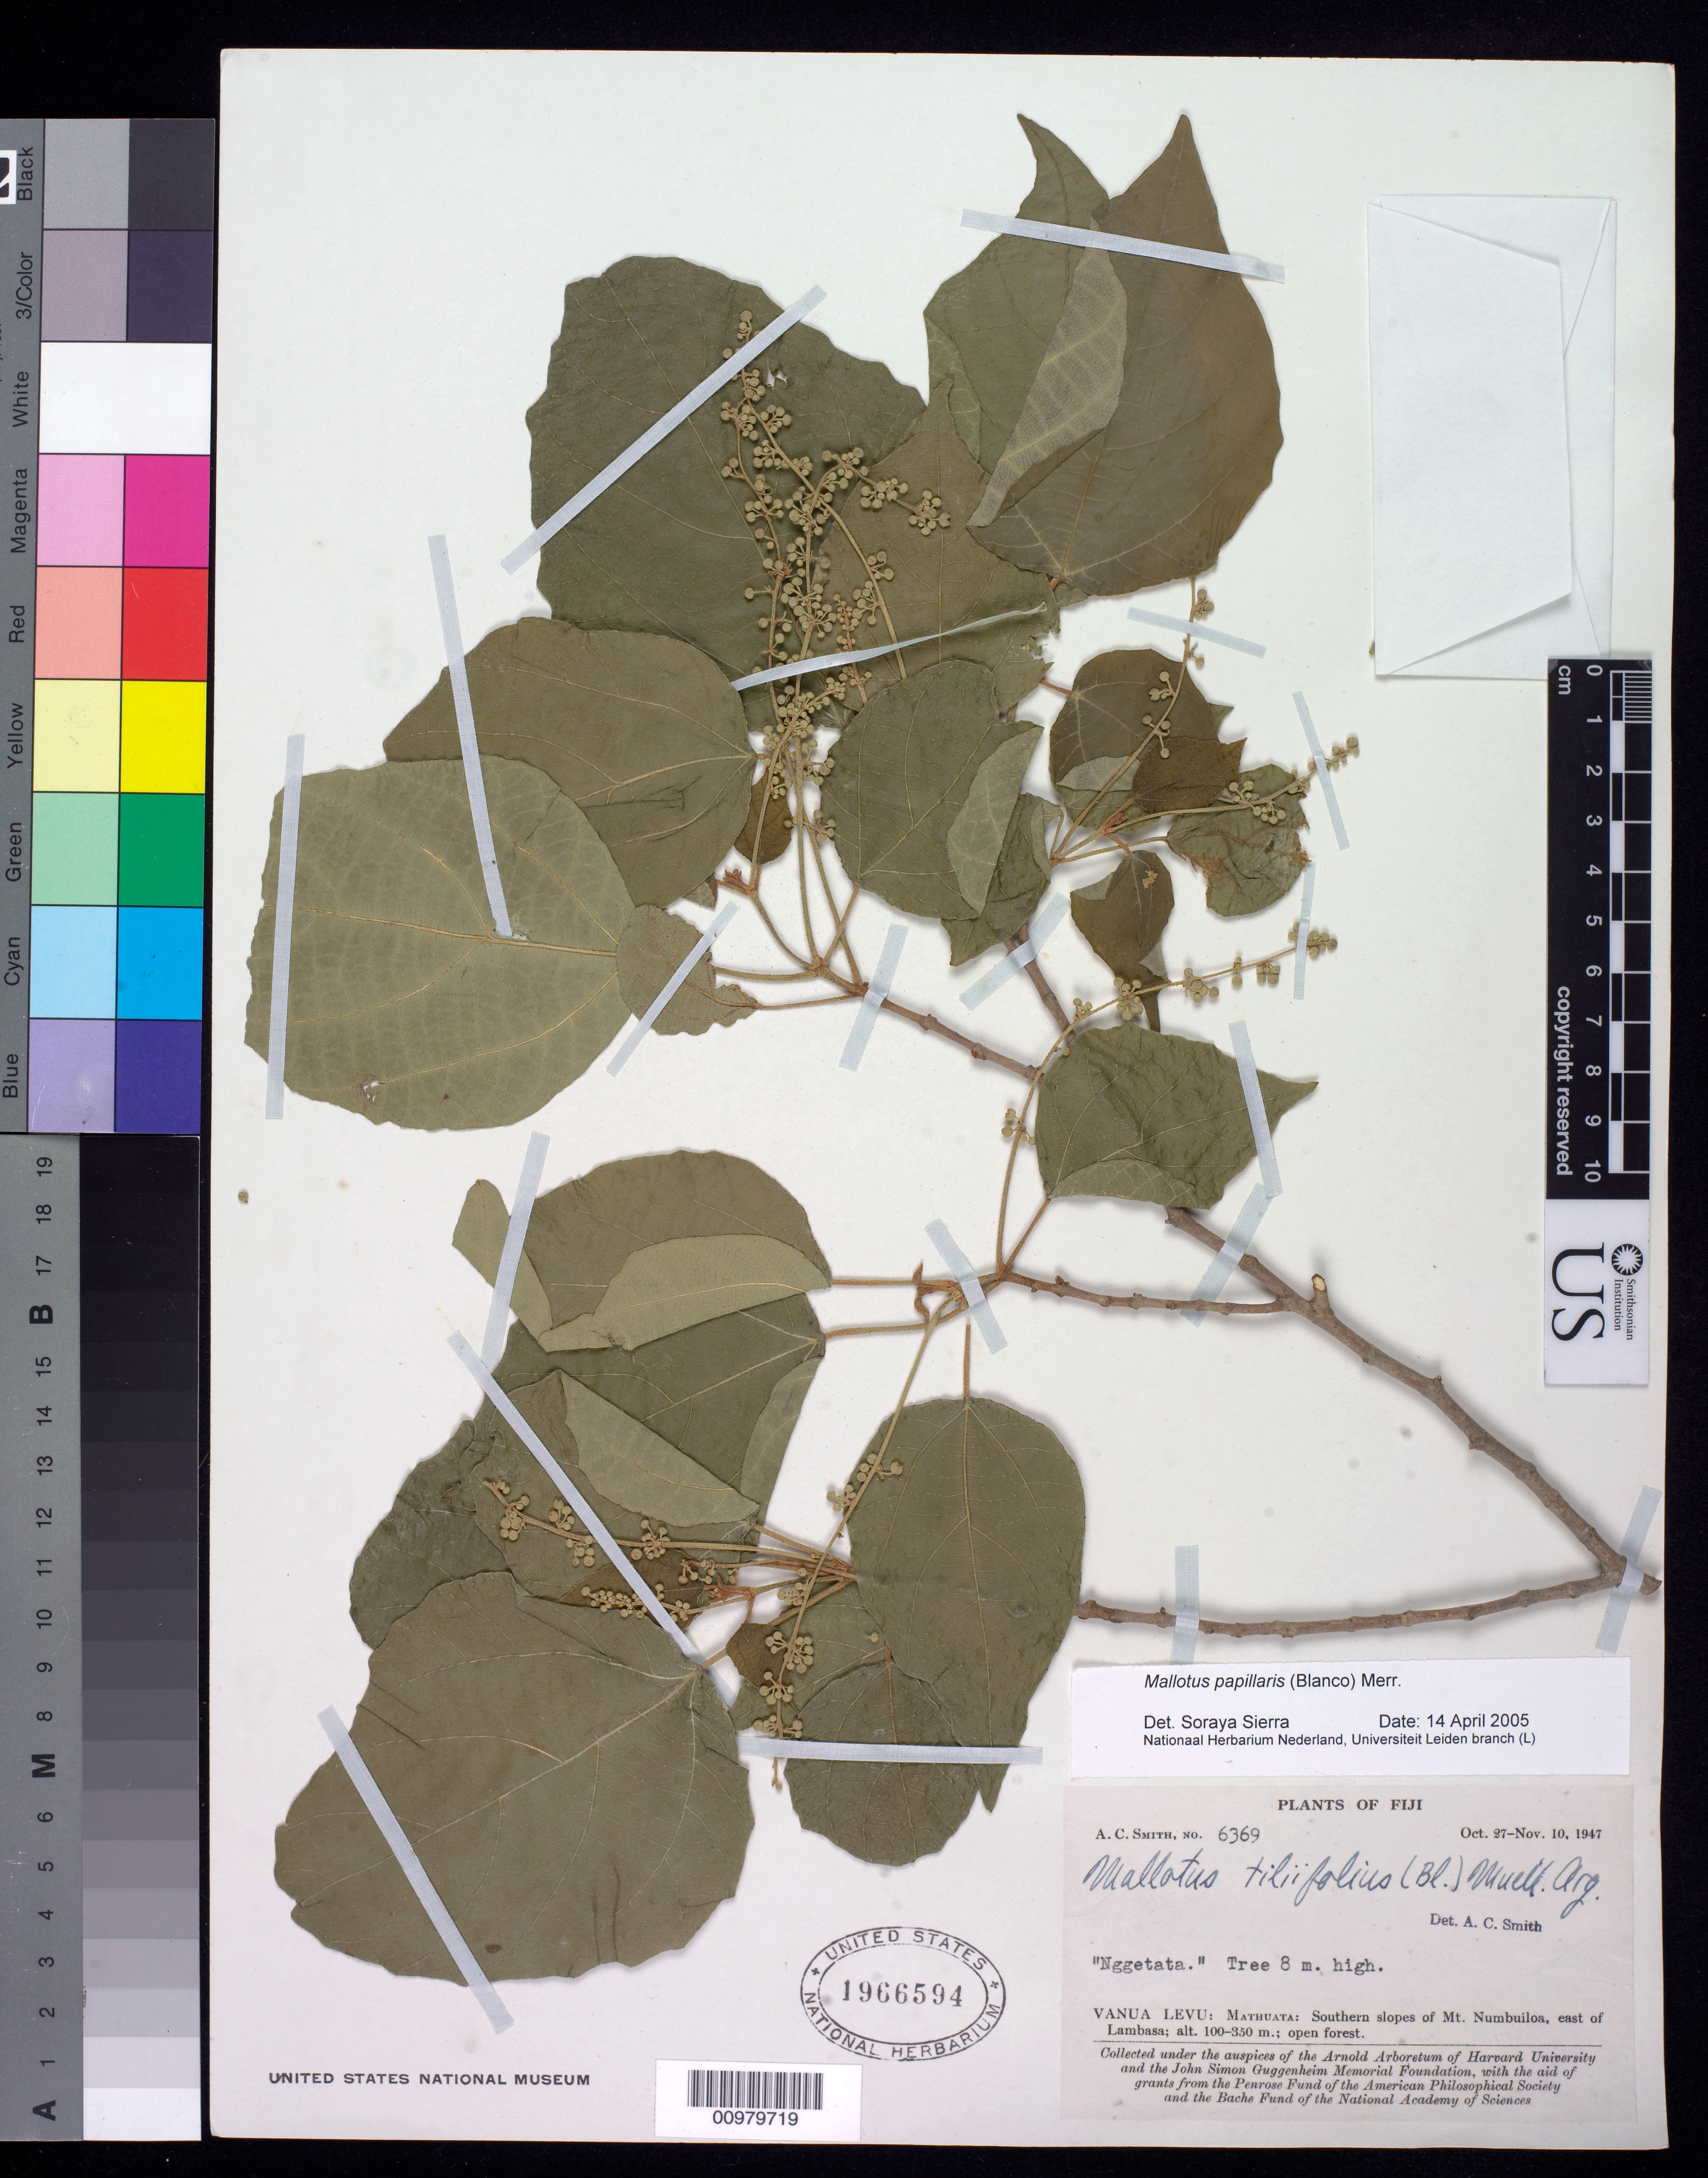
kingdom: Plantae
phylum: Tracheophyta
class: Magnoliopsida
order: Malpighiales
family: Euphorbiaceae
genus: Mallotus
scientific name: Mallotus papillaris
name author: (Blanco) Merr.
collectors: C. A. Smith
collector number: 6369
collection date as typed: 27 Oct 1947 to 10 Nov 1947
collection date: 1947-10-27/1947-11-10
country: Fiji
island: Vanua Levu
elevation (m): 100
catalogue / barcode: US 1966594